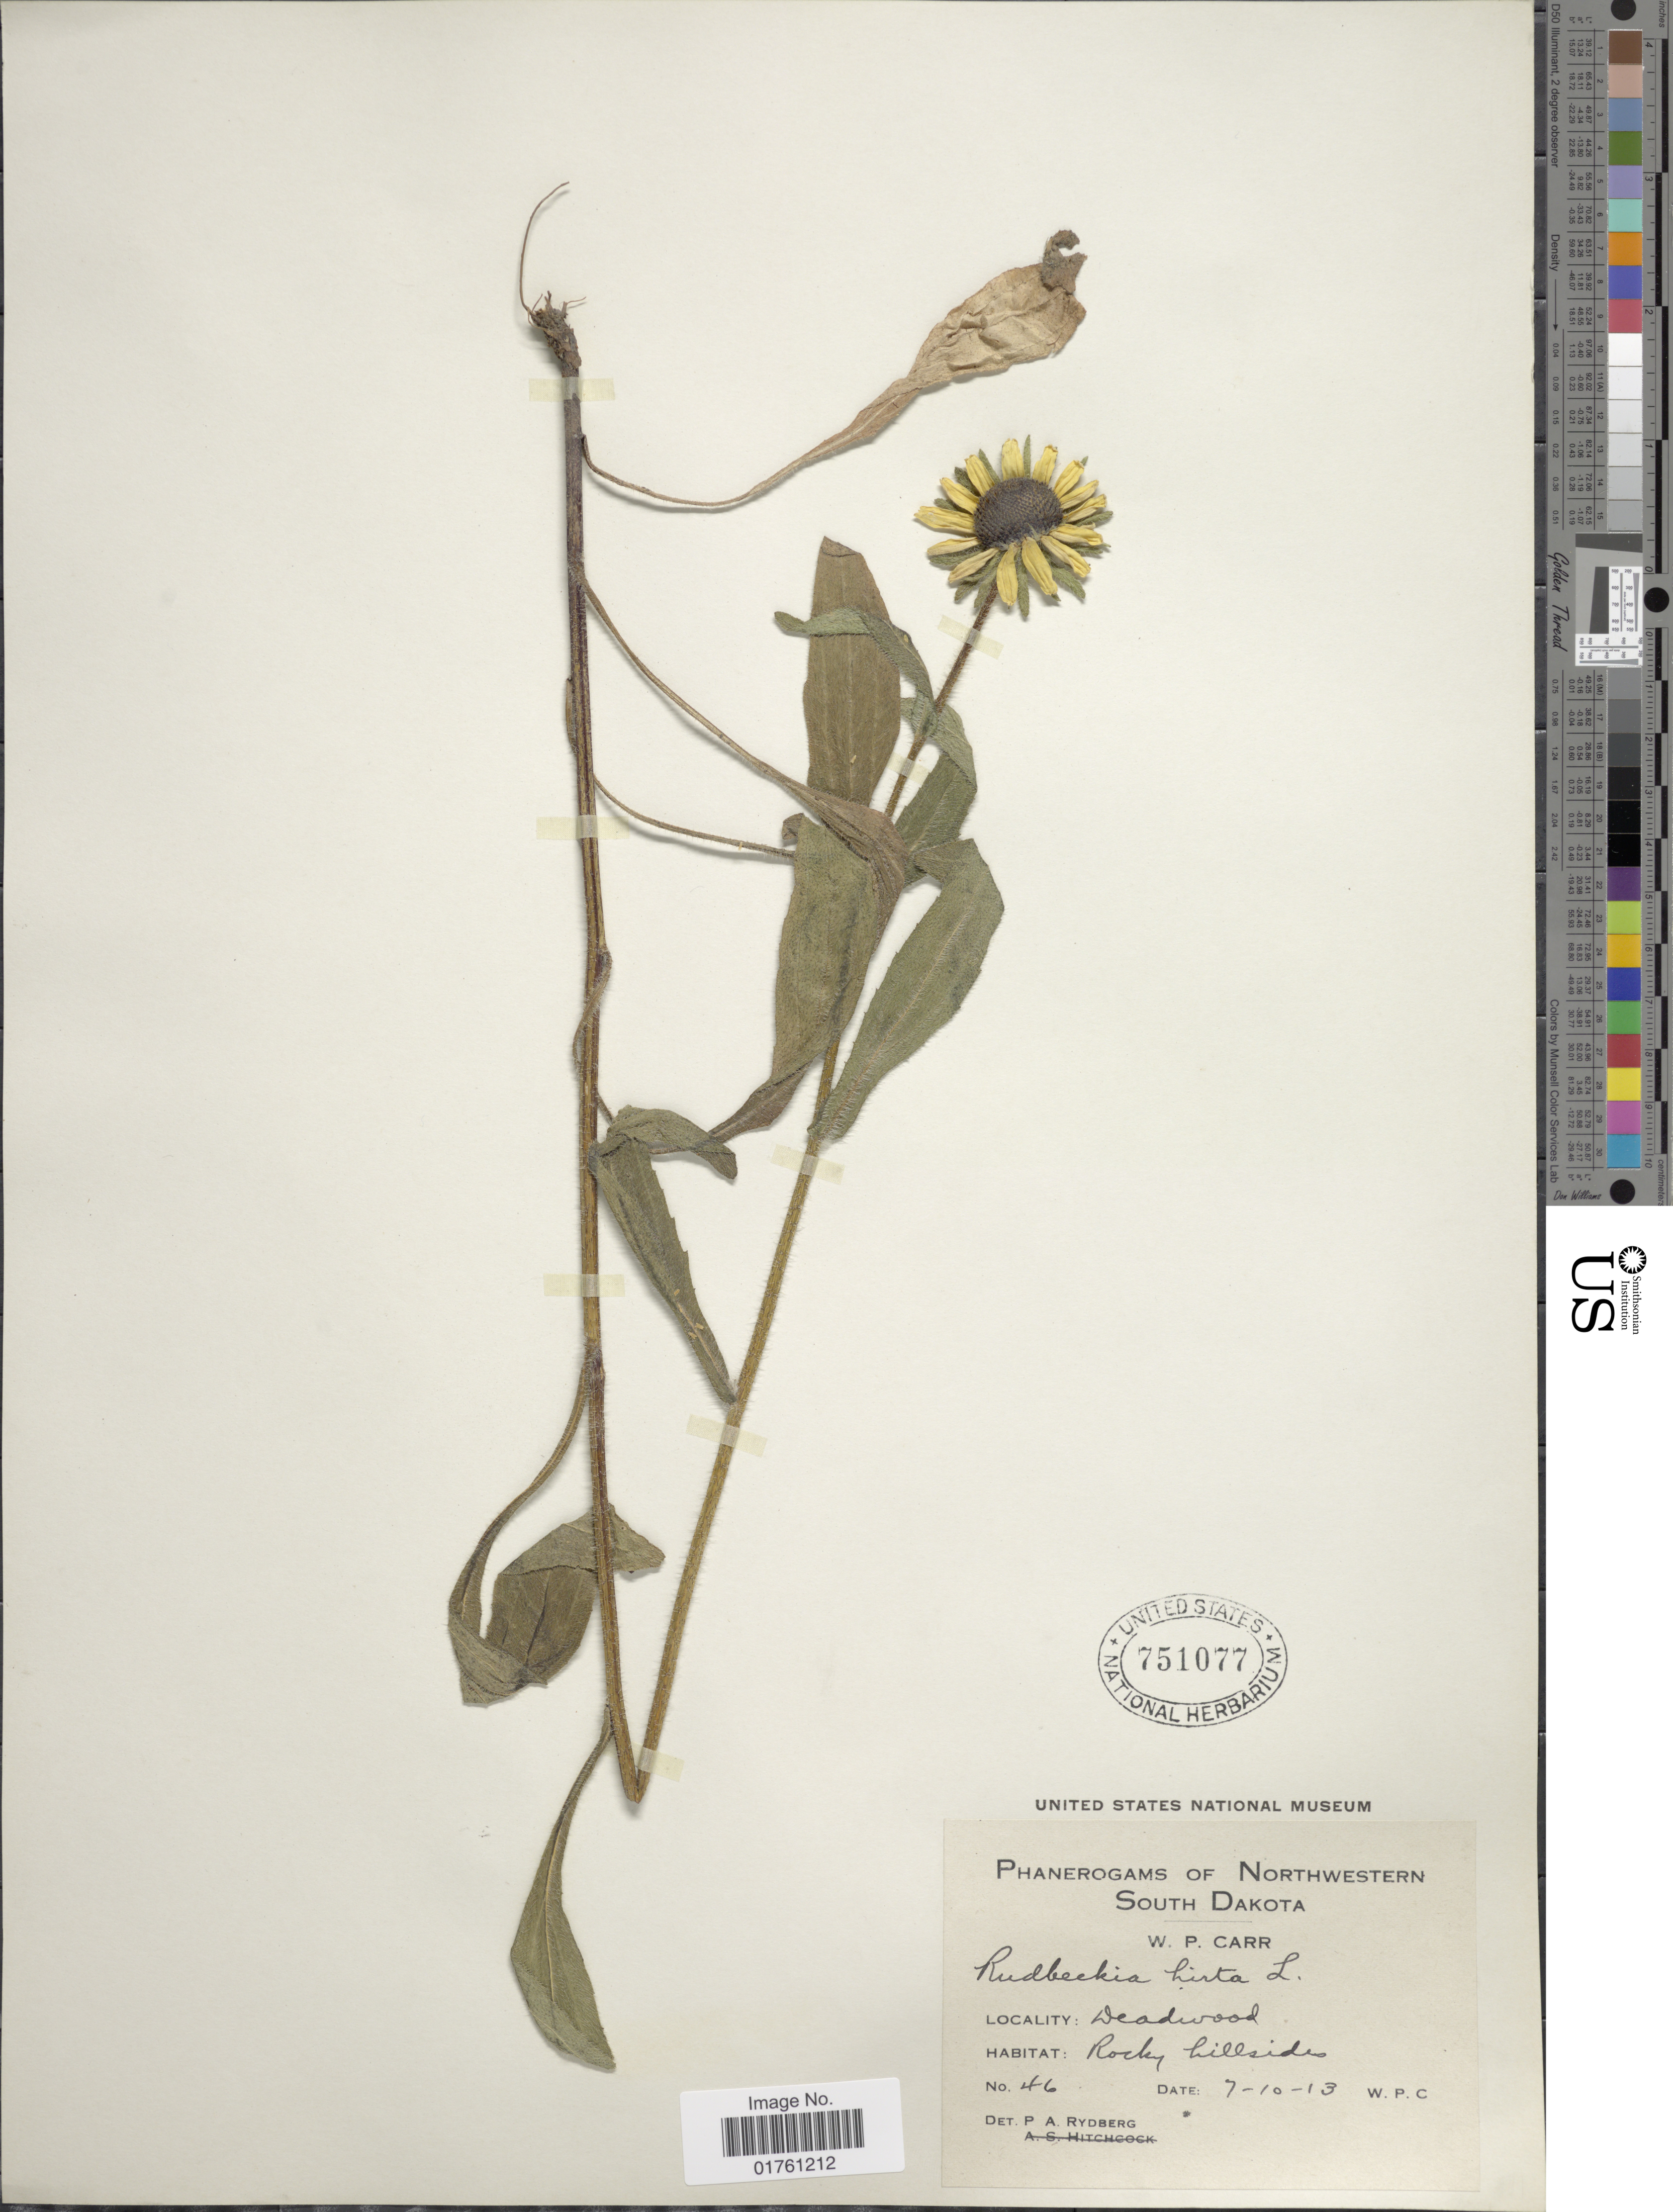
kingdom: Plantae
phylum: Tracheophyta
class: Magnoliopsida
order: Asterales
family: Asteraceae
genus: Rudbeckia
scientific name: Rudbeckia hirta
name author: L.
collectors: W. Carr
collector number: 46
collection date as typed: Transcribed d/m/y: 10/7/13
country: United States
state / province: South Dakota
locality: Phanerogams of Northwestern South Dakota, Deadwood, Rocky hillside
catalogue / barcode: US 751077